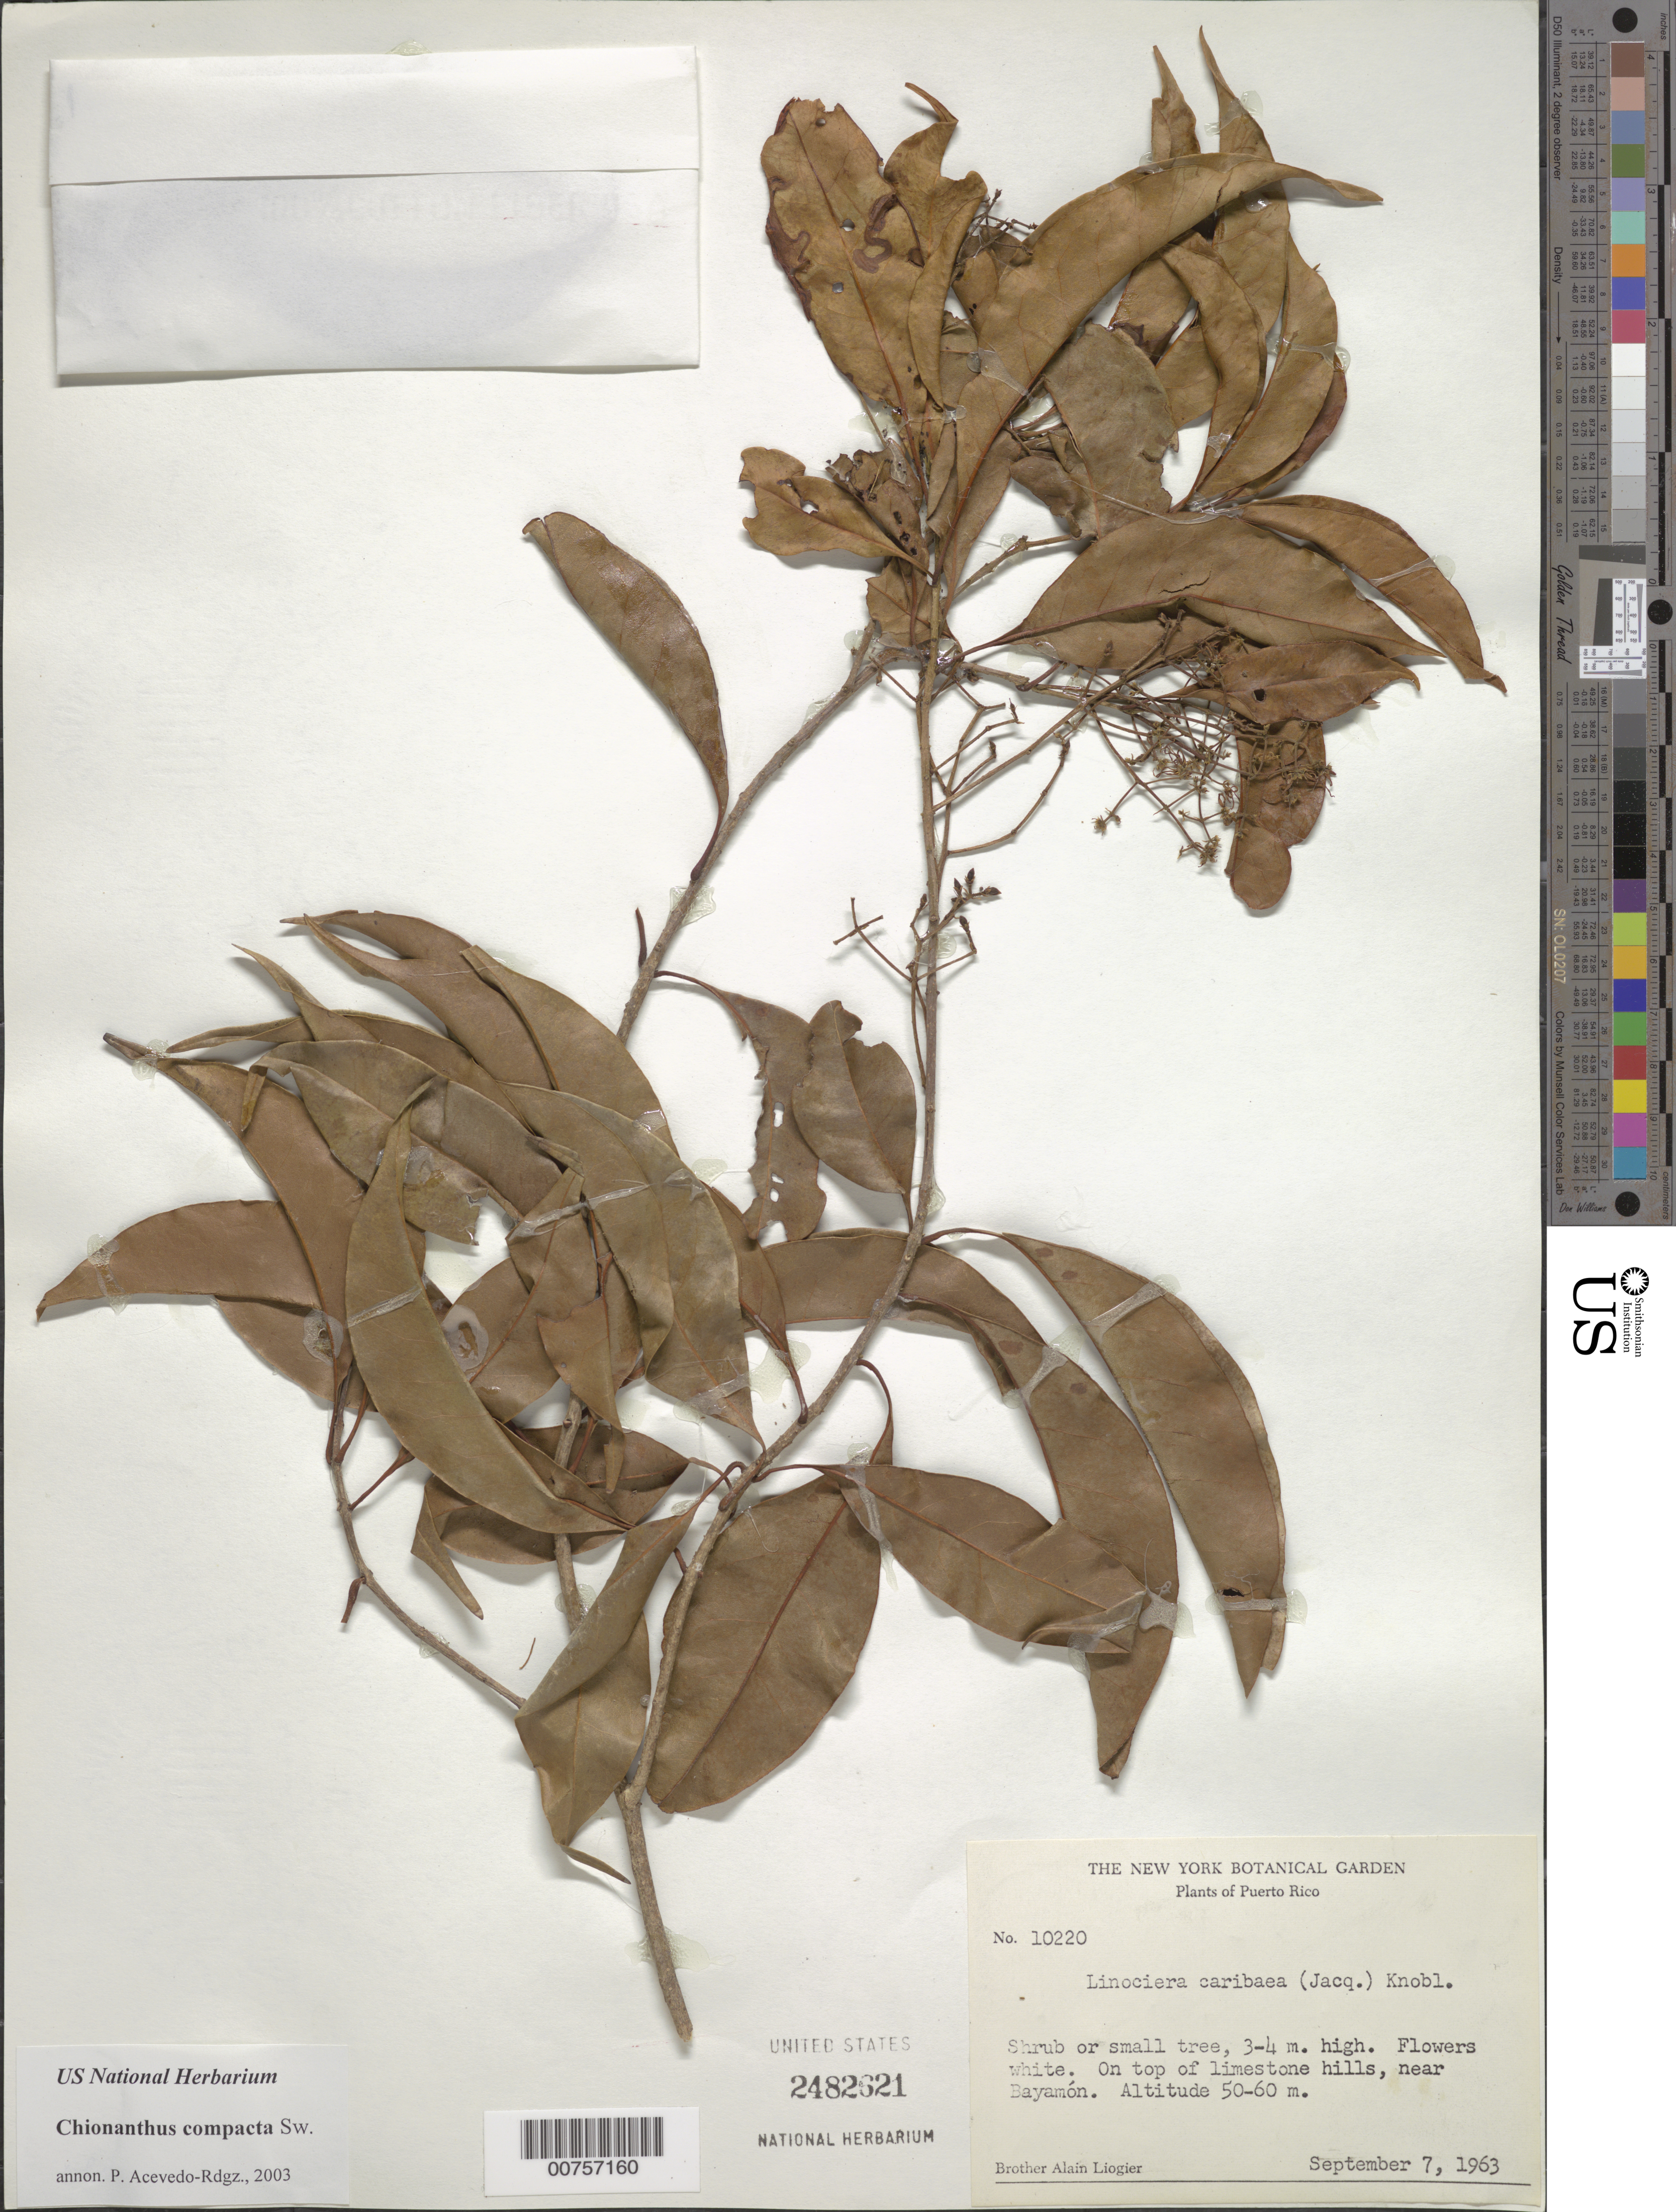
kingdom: Plantae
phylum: Tracheophyta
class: Magnoliopsida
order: Lamiales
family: Oleaceae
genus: Chionanthus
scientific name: Chionanthus compactus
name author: Sw.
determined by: Acevedo-Rodríguez, P., (BOT), Smithsonian Institution - National Museum of Natural History (UNITED STATES)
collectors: A. H. Liogier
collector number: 10220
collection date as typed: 07 Sep 1963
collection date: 1963-09-07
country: Puerto Rico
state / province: Bayamón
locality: On top of limestone hills, near Bayamón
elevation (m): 50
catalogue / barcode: US 2482621